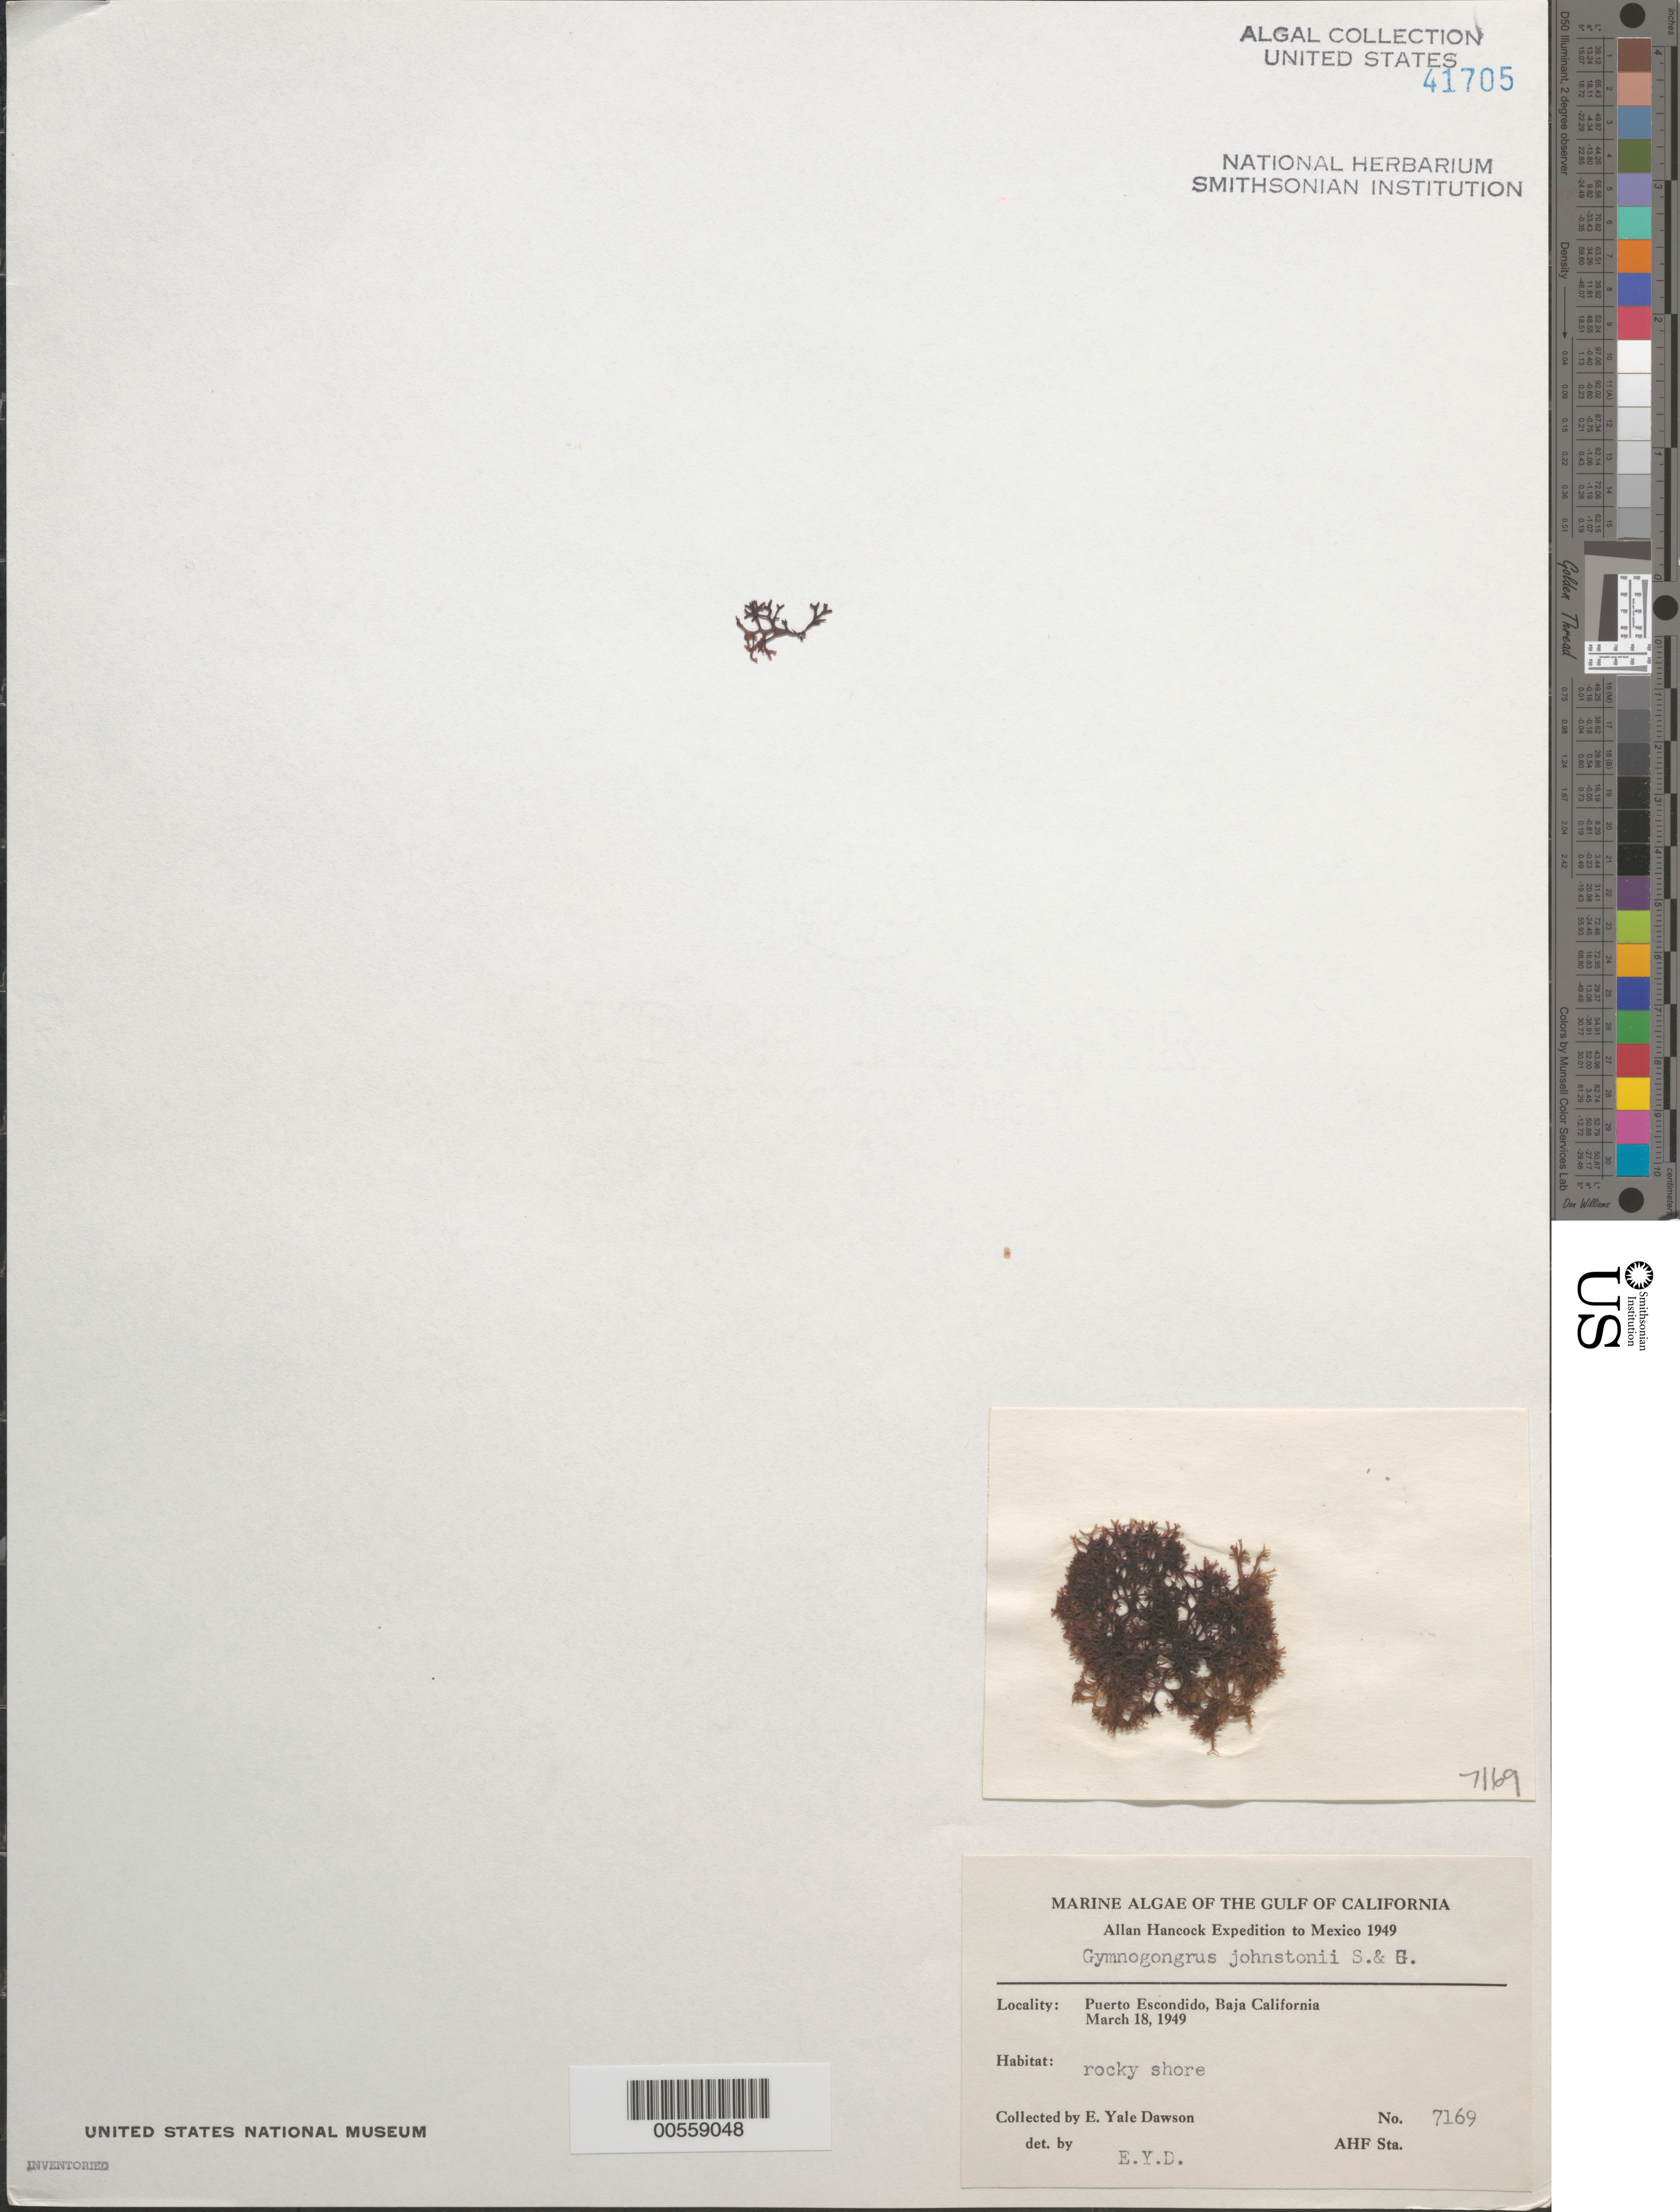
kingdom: Plantae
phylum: Rhodophyta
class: Florideophyceae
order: Gigartinales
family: Phyllophoraceae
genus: Gymnogongrus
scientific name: Gymnogongrus johnstonii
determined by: Dawson, E. Y.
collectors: E. Y. Dawson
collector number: EYD 7169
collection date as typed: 18 Mar 1949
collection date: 1949-03-18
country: Mexico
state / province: Baja California Sur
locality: Puerto Escondido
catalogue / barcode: US 41705